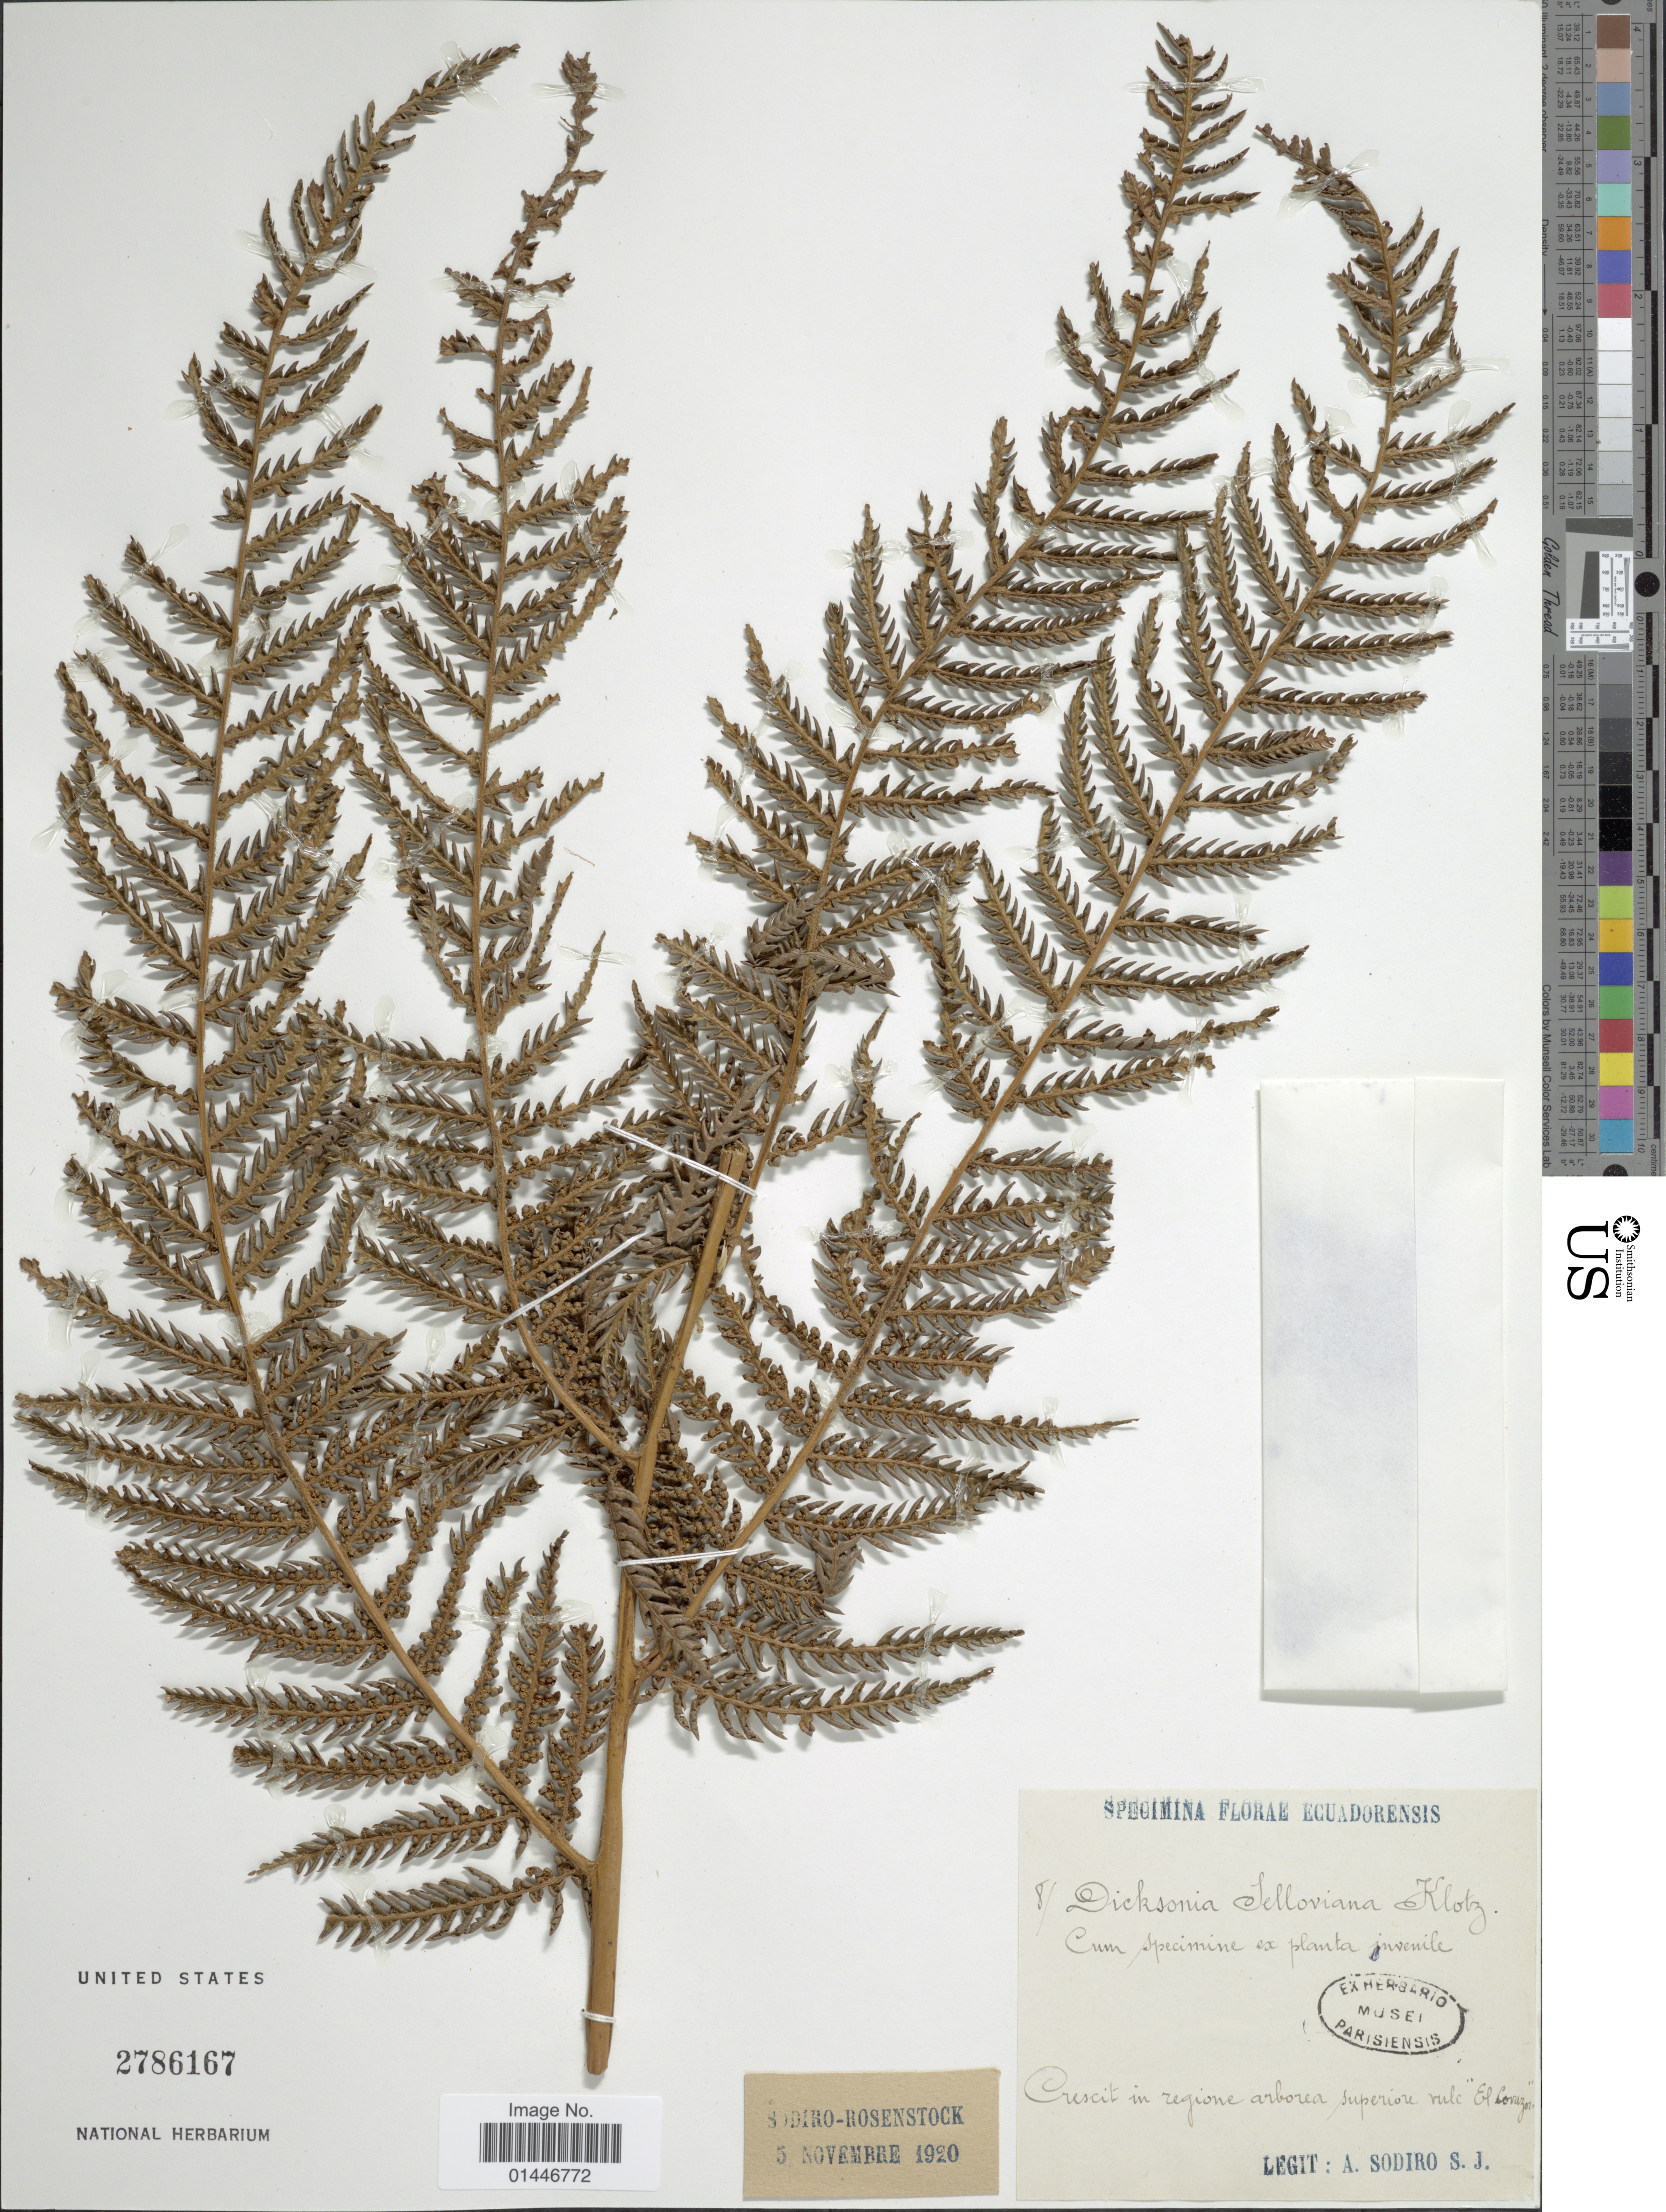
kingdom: Plantae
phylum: Tracheophyta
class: Polypodiopsida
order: Cyatheales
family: Dicksoniaceae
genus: Dicksonia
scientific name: Dicksonia karsteniana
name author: Klotzsch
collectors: L. Sodiro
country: Ecuador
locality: Crescit in regione arborea superiore vulc El Corazon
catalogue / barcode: US 2786167